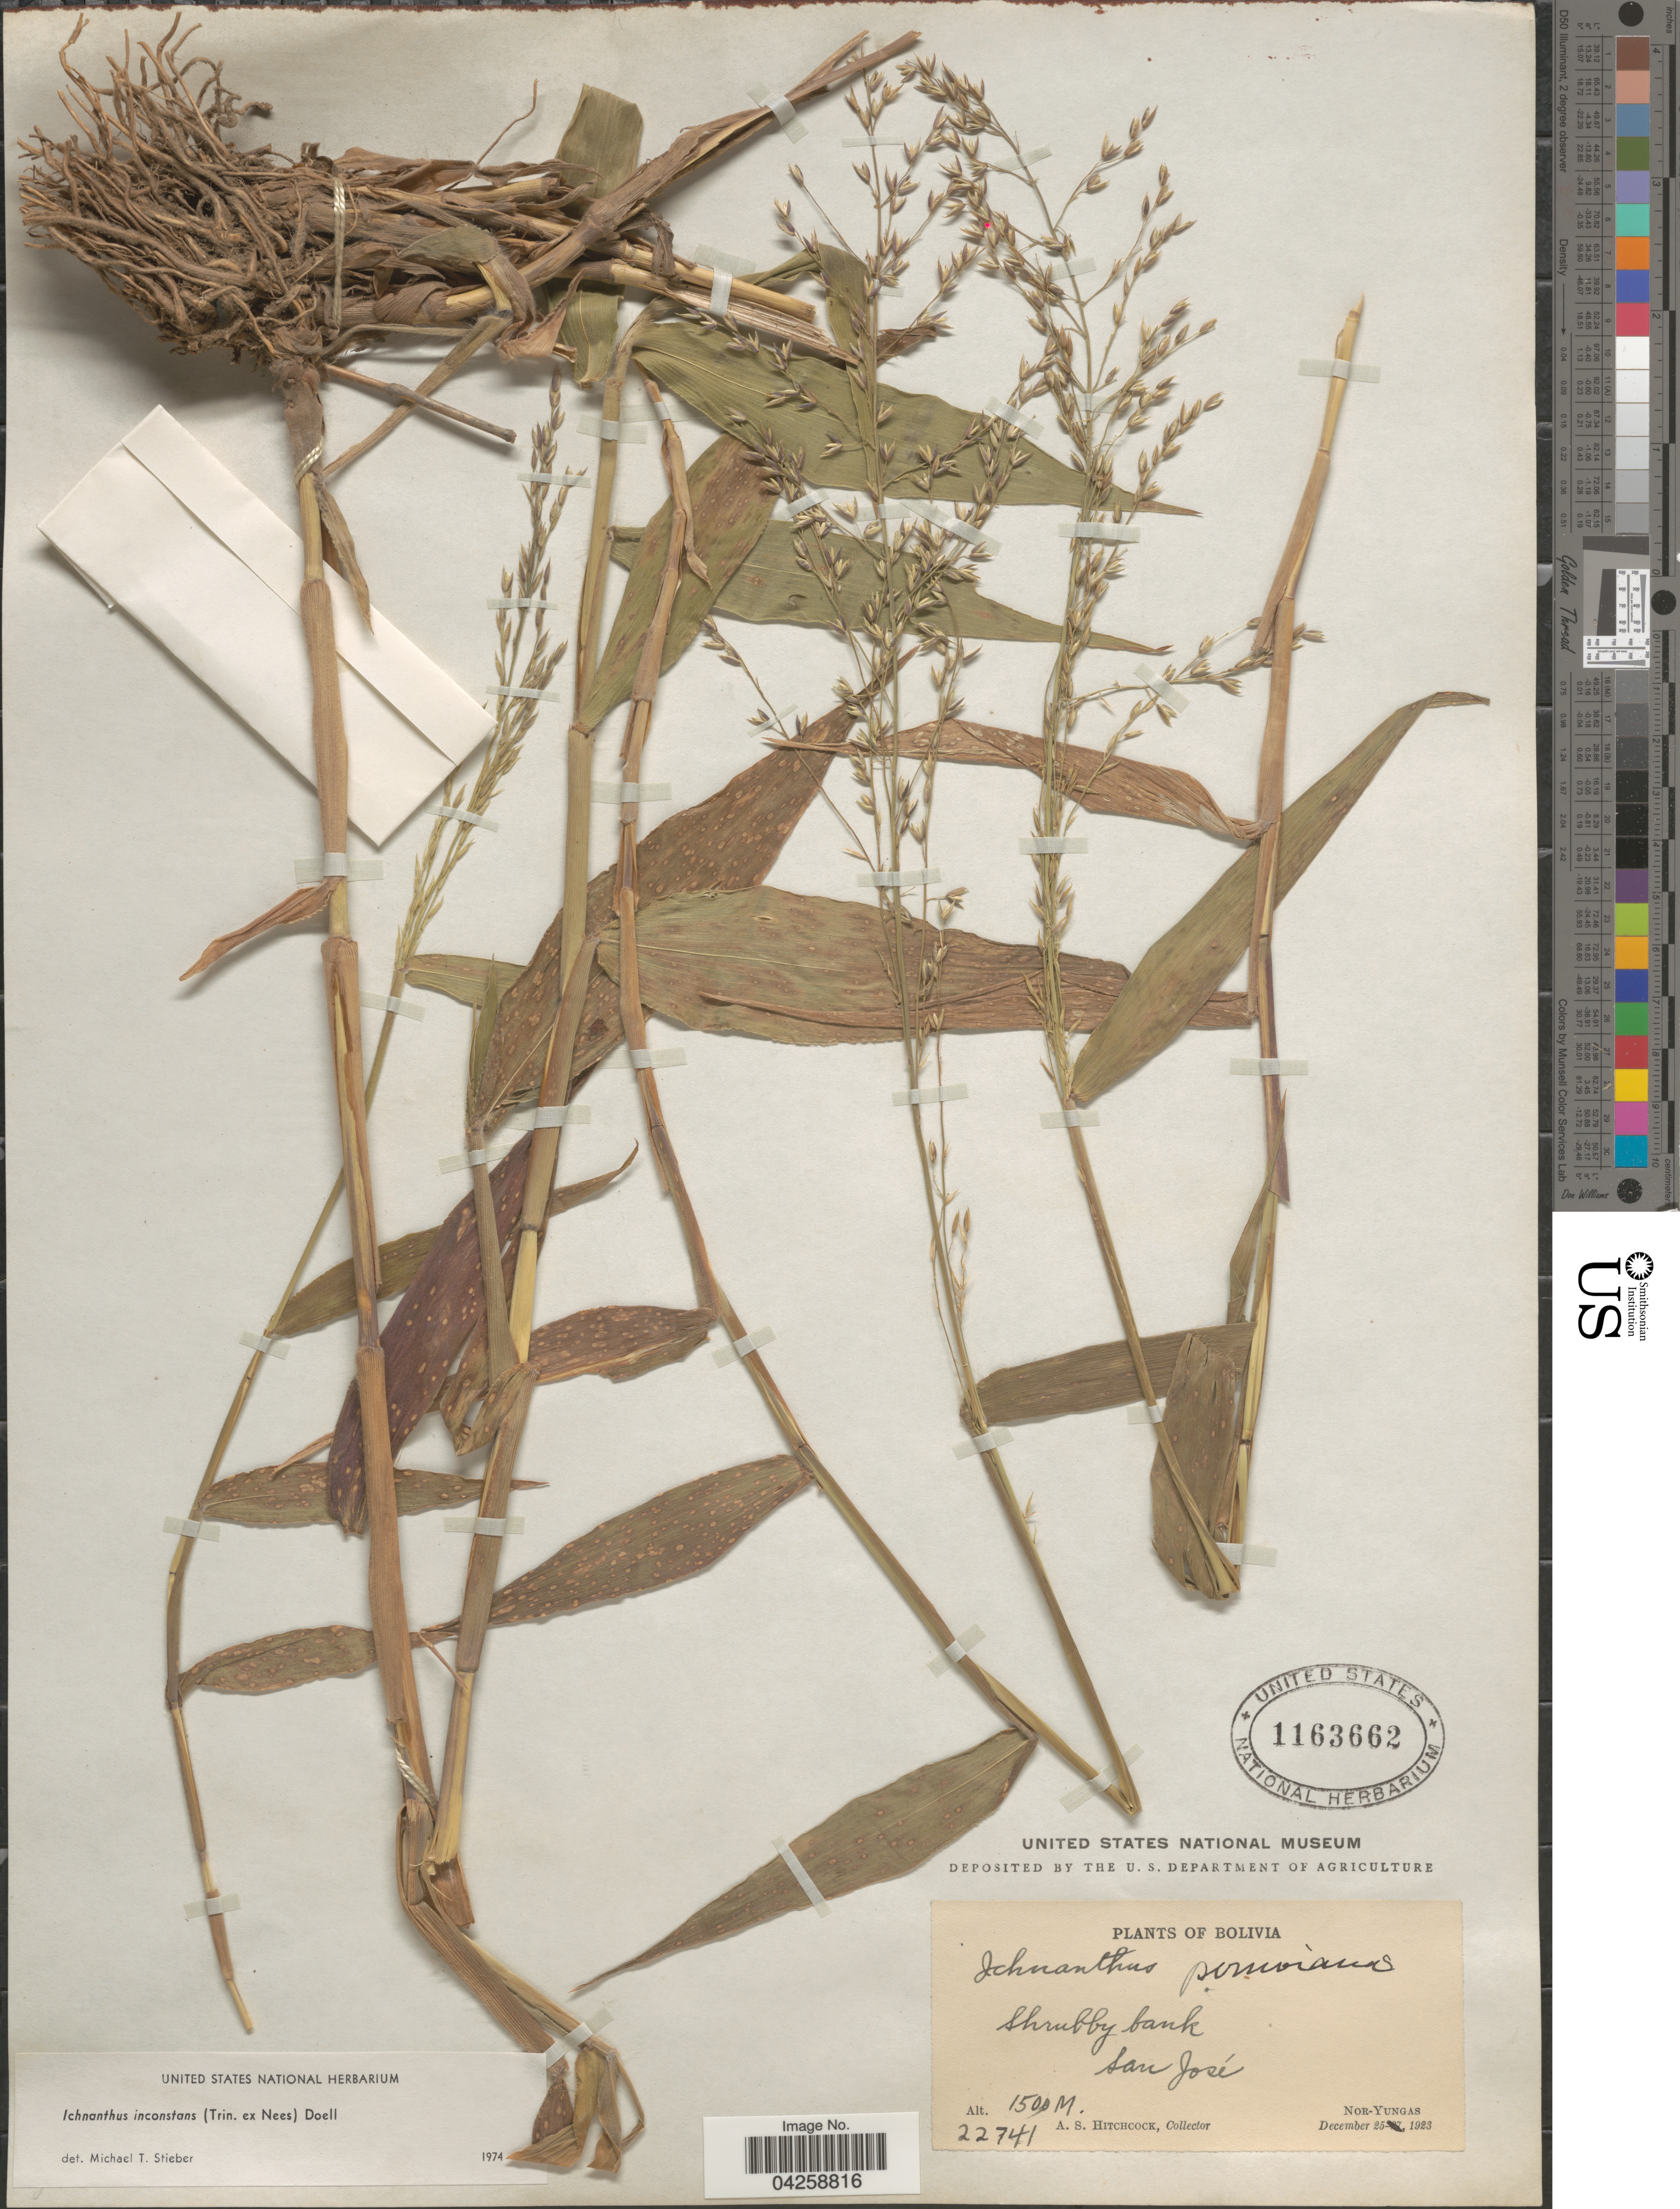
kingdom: Plantae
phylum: Tracheophyta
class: Liliopsida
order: Poales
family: Poaceae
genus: Ichnanthus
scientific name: Ichnanthus inconstans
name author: (Trin. ex Nees) Döll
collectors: A. S. Hitchcock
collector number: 22741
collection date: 1923-12-25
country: Bolivia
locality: San José. Nor-Yungas.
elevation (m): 1500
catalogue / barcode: US 1163662